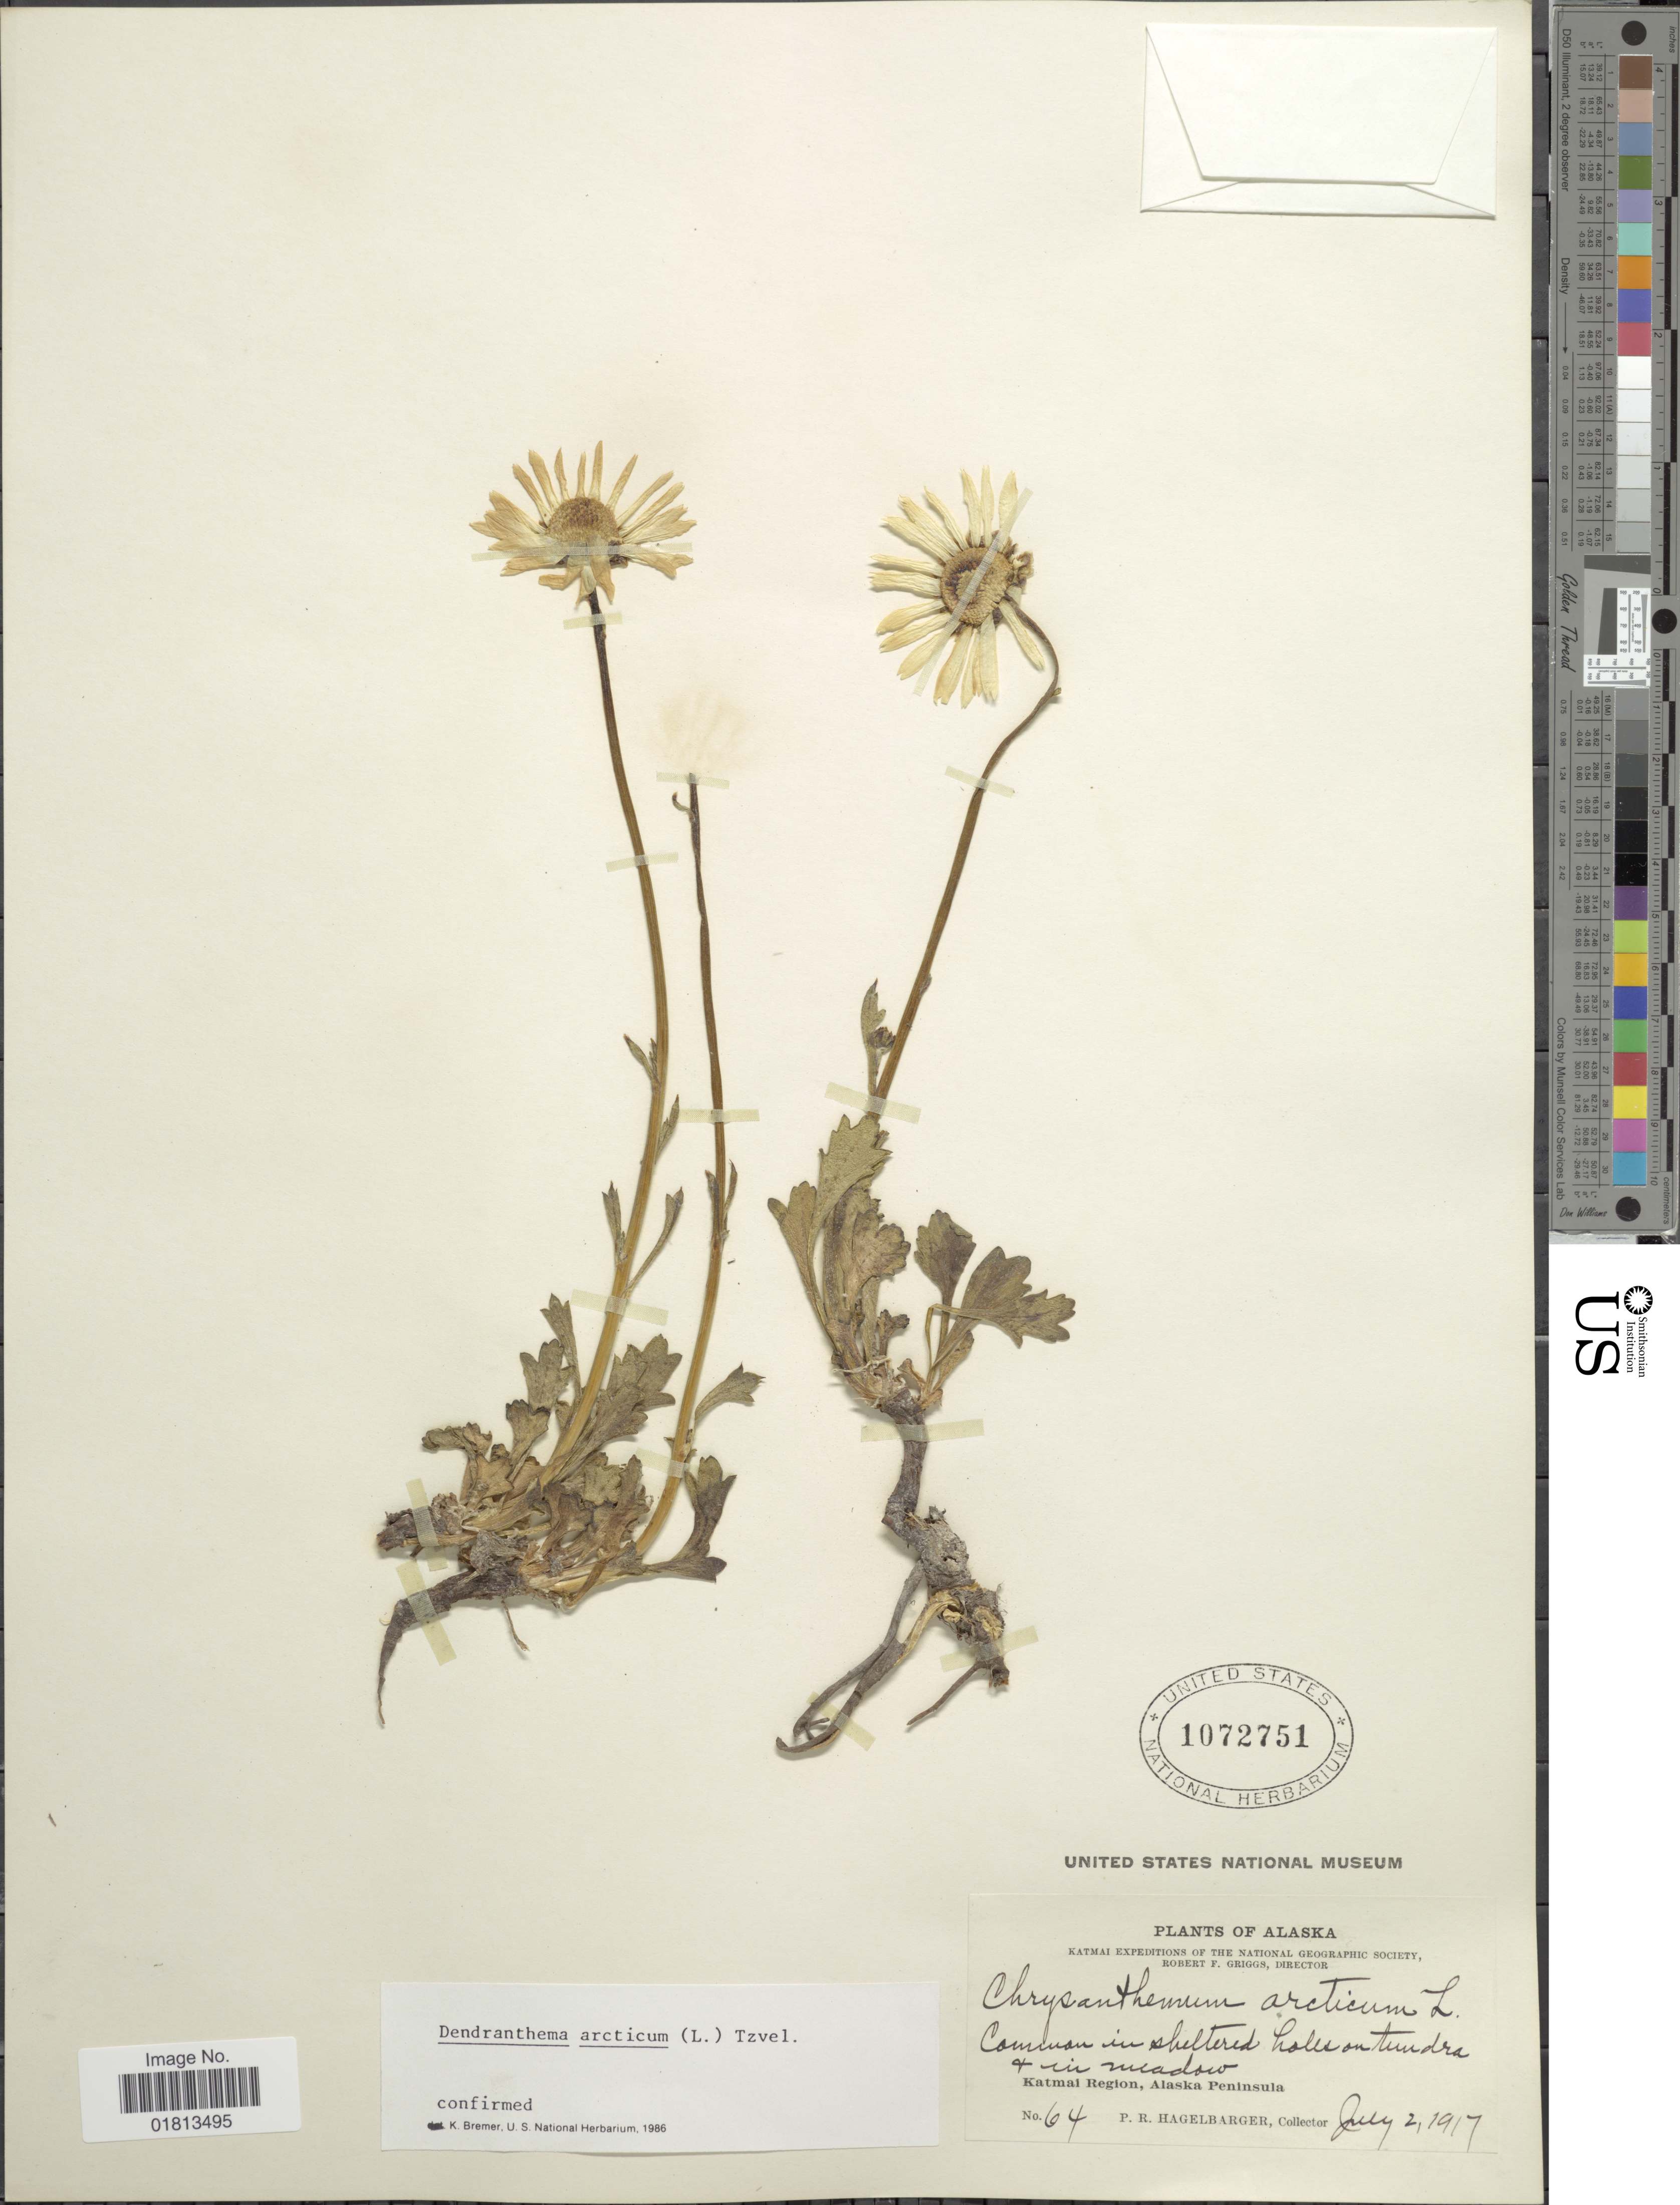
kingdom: Plantae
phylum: Tracheophyta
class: Magnoliopsida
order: Asterales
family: Asteraceae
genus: Dendranthema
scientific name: Dendranthema arcticum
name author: (L.) Tzvelev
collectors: P. Hagelbarger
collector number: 64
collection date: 1917-07-02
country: United States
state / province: Alaska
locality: Katmal Region, Alaska Peninsula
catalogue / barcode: US 1072751